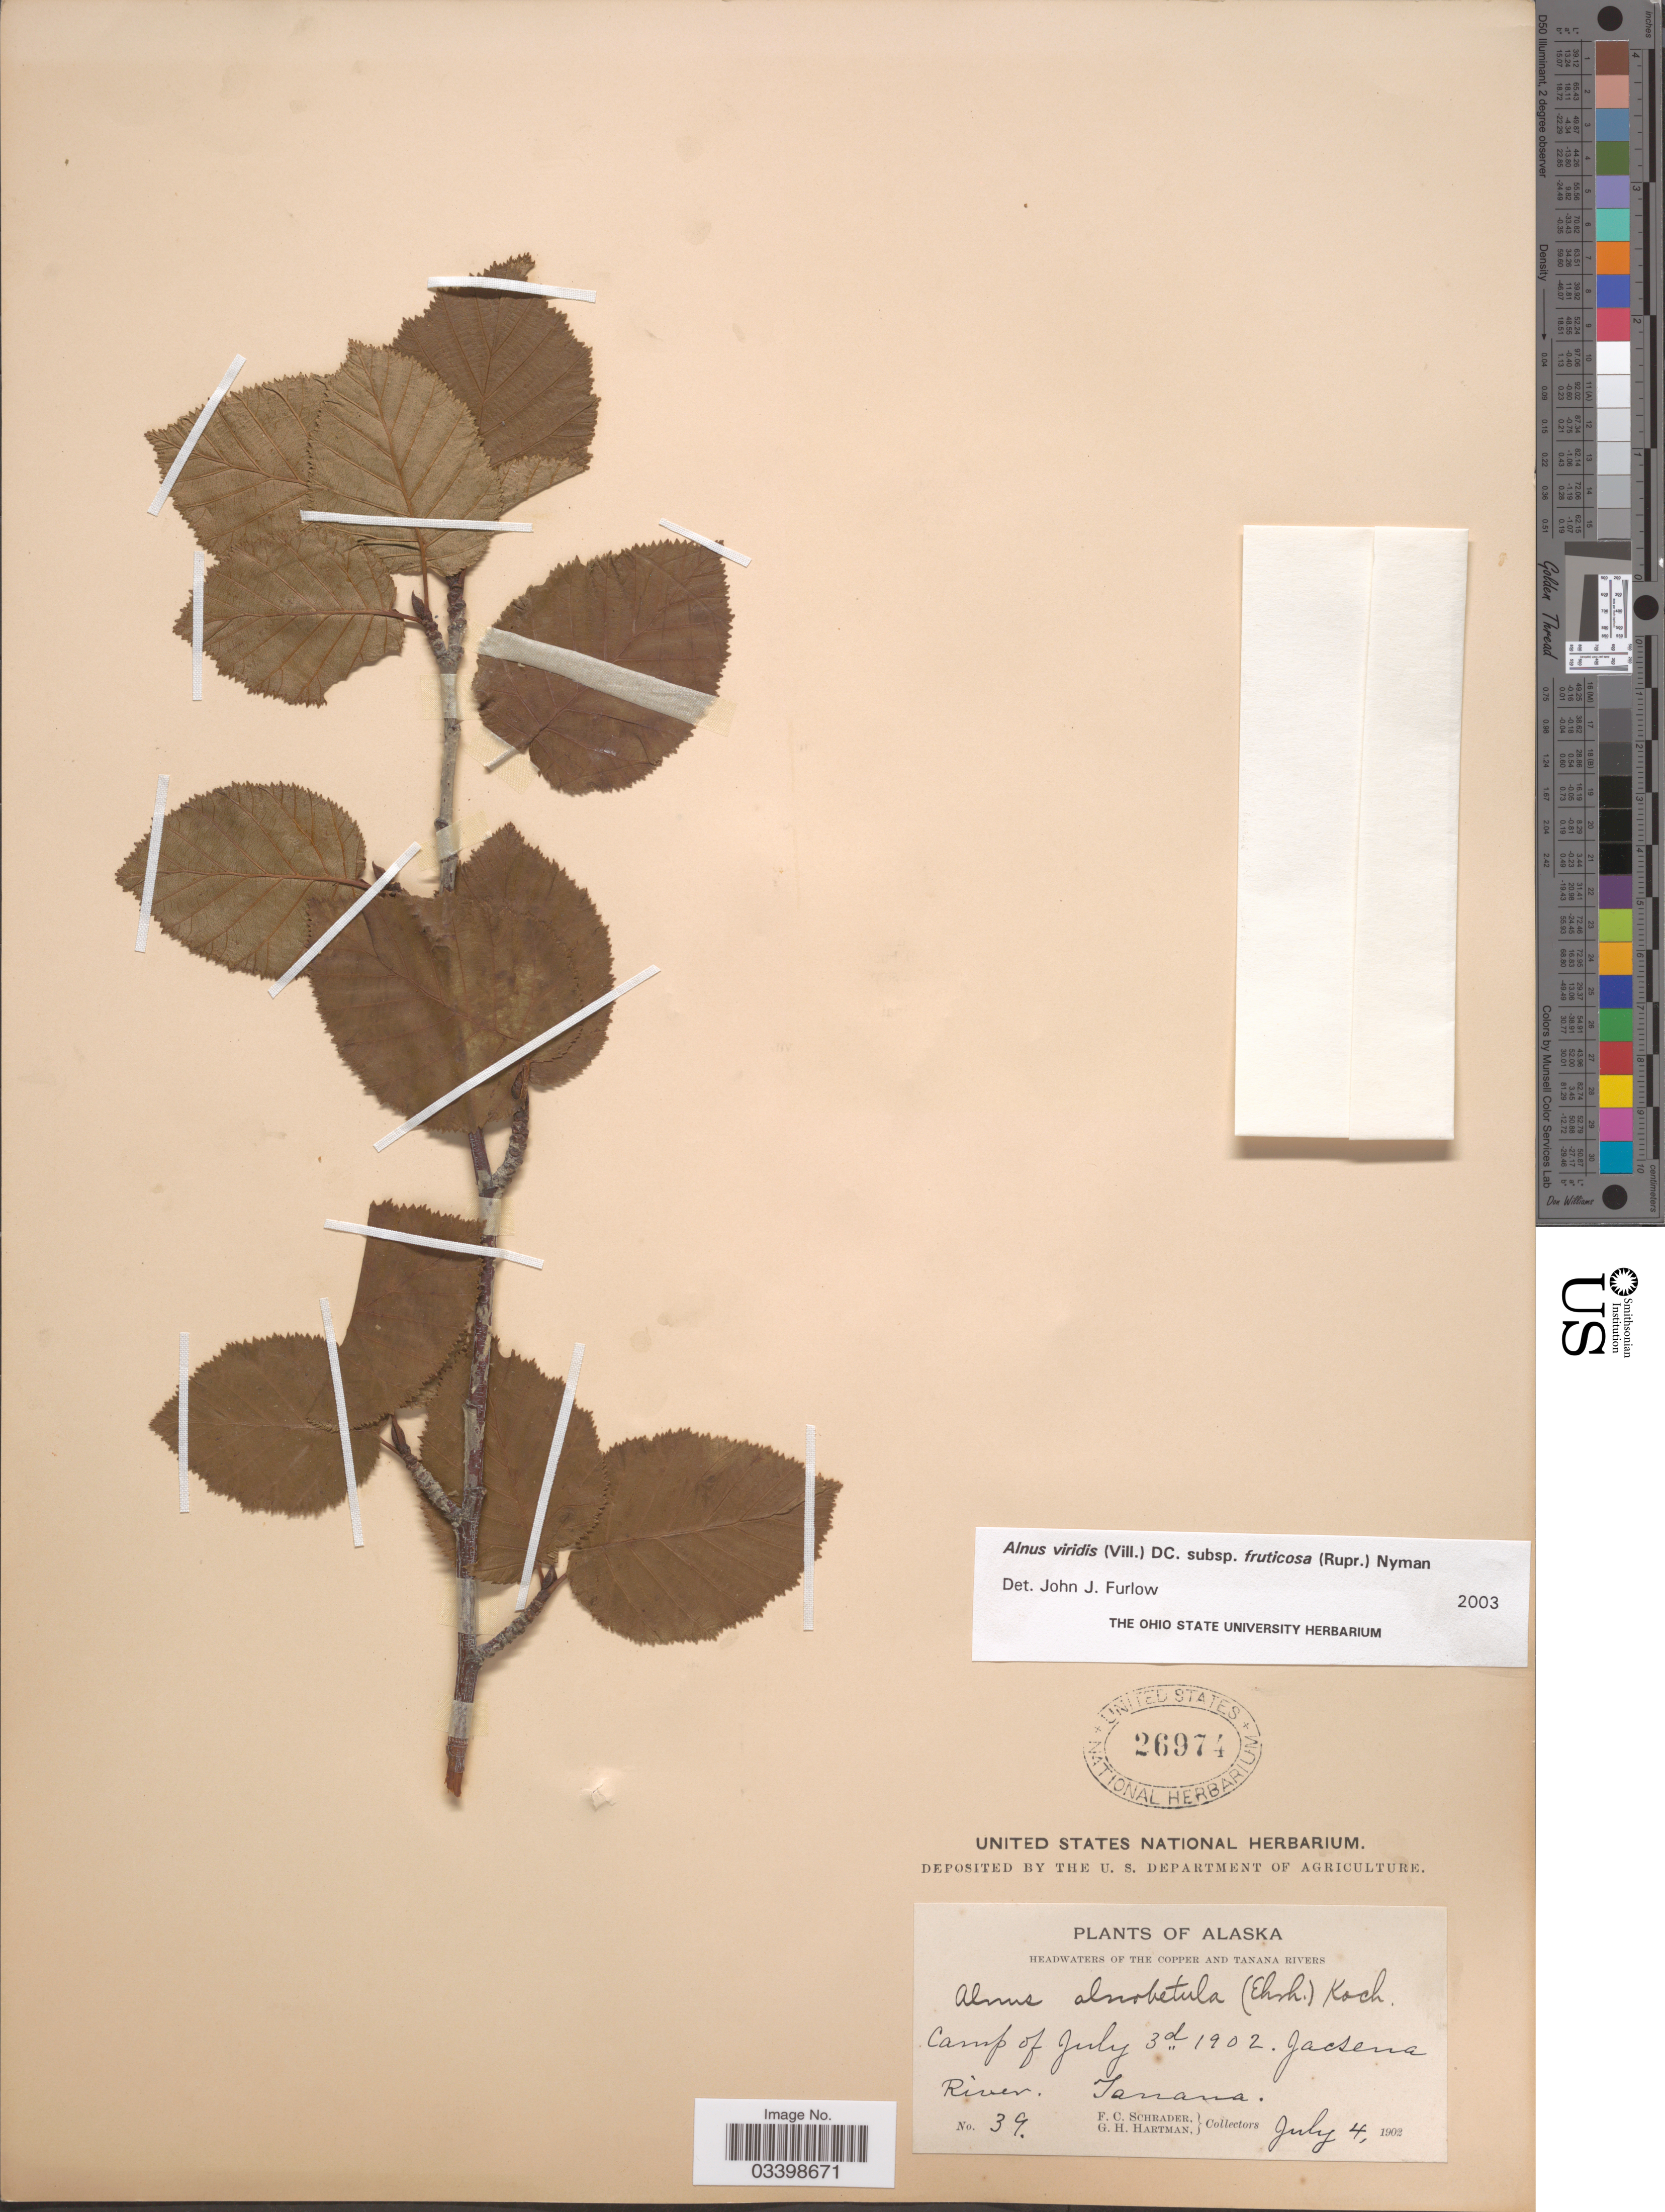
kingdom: Plantae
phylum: Tracheophyta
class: Magnoliopsida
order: Fagales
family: Betulaceae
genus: Alnus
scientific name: Alnus viridis subsp. fruticosa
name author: (Rupr.) Nyman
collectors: F. C. Schrader & G. H. Hartman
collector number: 39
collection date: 1902-07-04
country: United States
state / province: Alaska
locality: Headwaters of the Copper and Tanana Rivers. Camp of July 3d 1902. Jacsena River. Tanana.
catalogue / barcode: US 26974